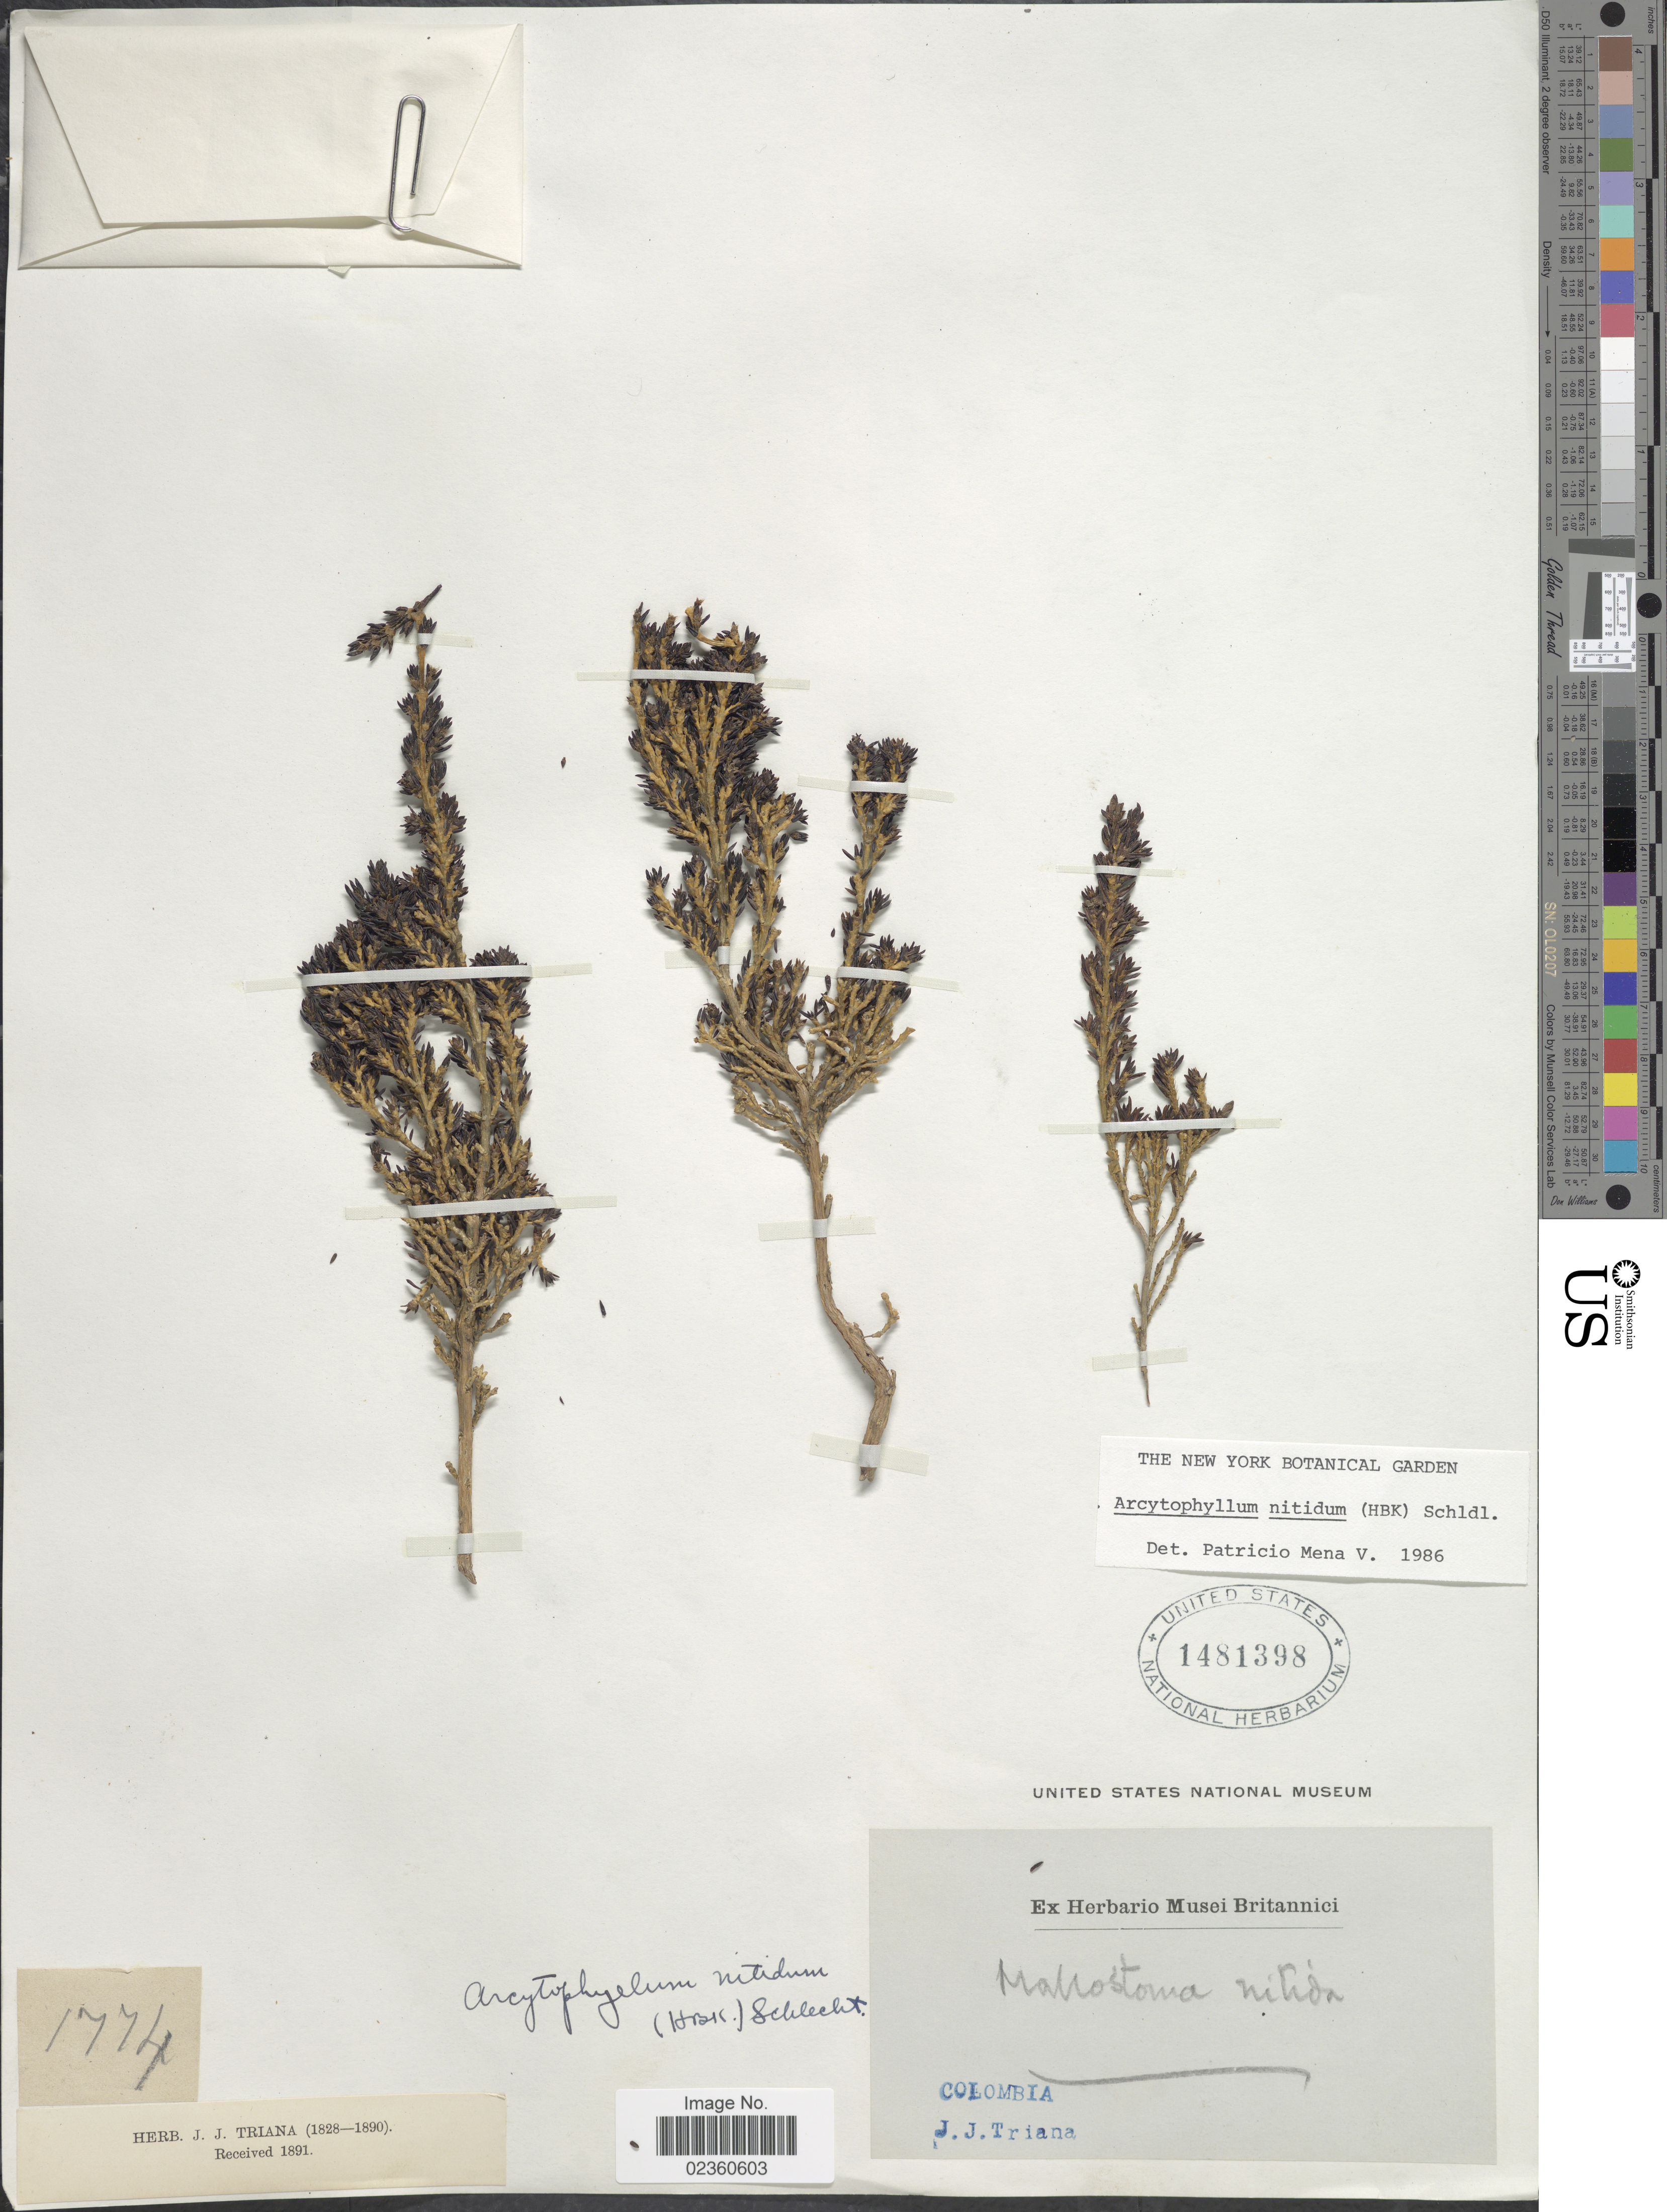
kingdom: Plantae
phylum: Tracheophyta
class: Magnoliopsida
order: Gentianales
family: Rubiaceae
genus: Arcytophyllum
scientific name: Arcytophyllum nitidum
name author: (Kunth) Schltdl.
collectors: J. J. Triana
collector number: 1774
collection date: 1828/1890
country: Colombia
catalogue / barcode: US 1481398